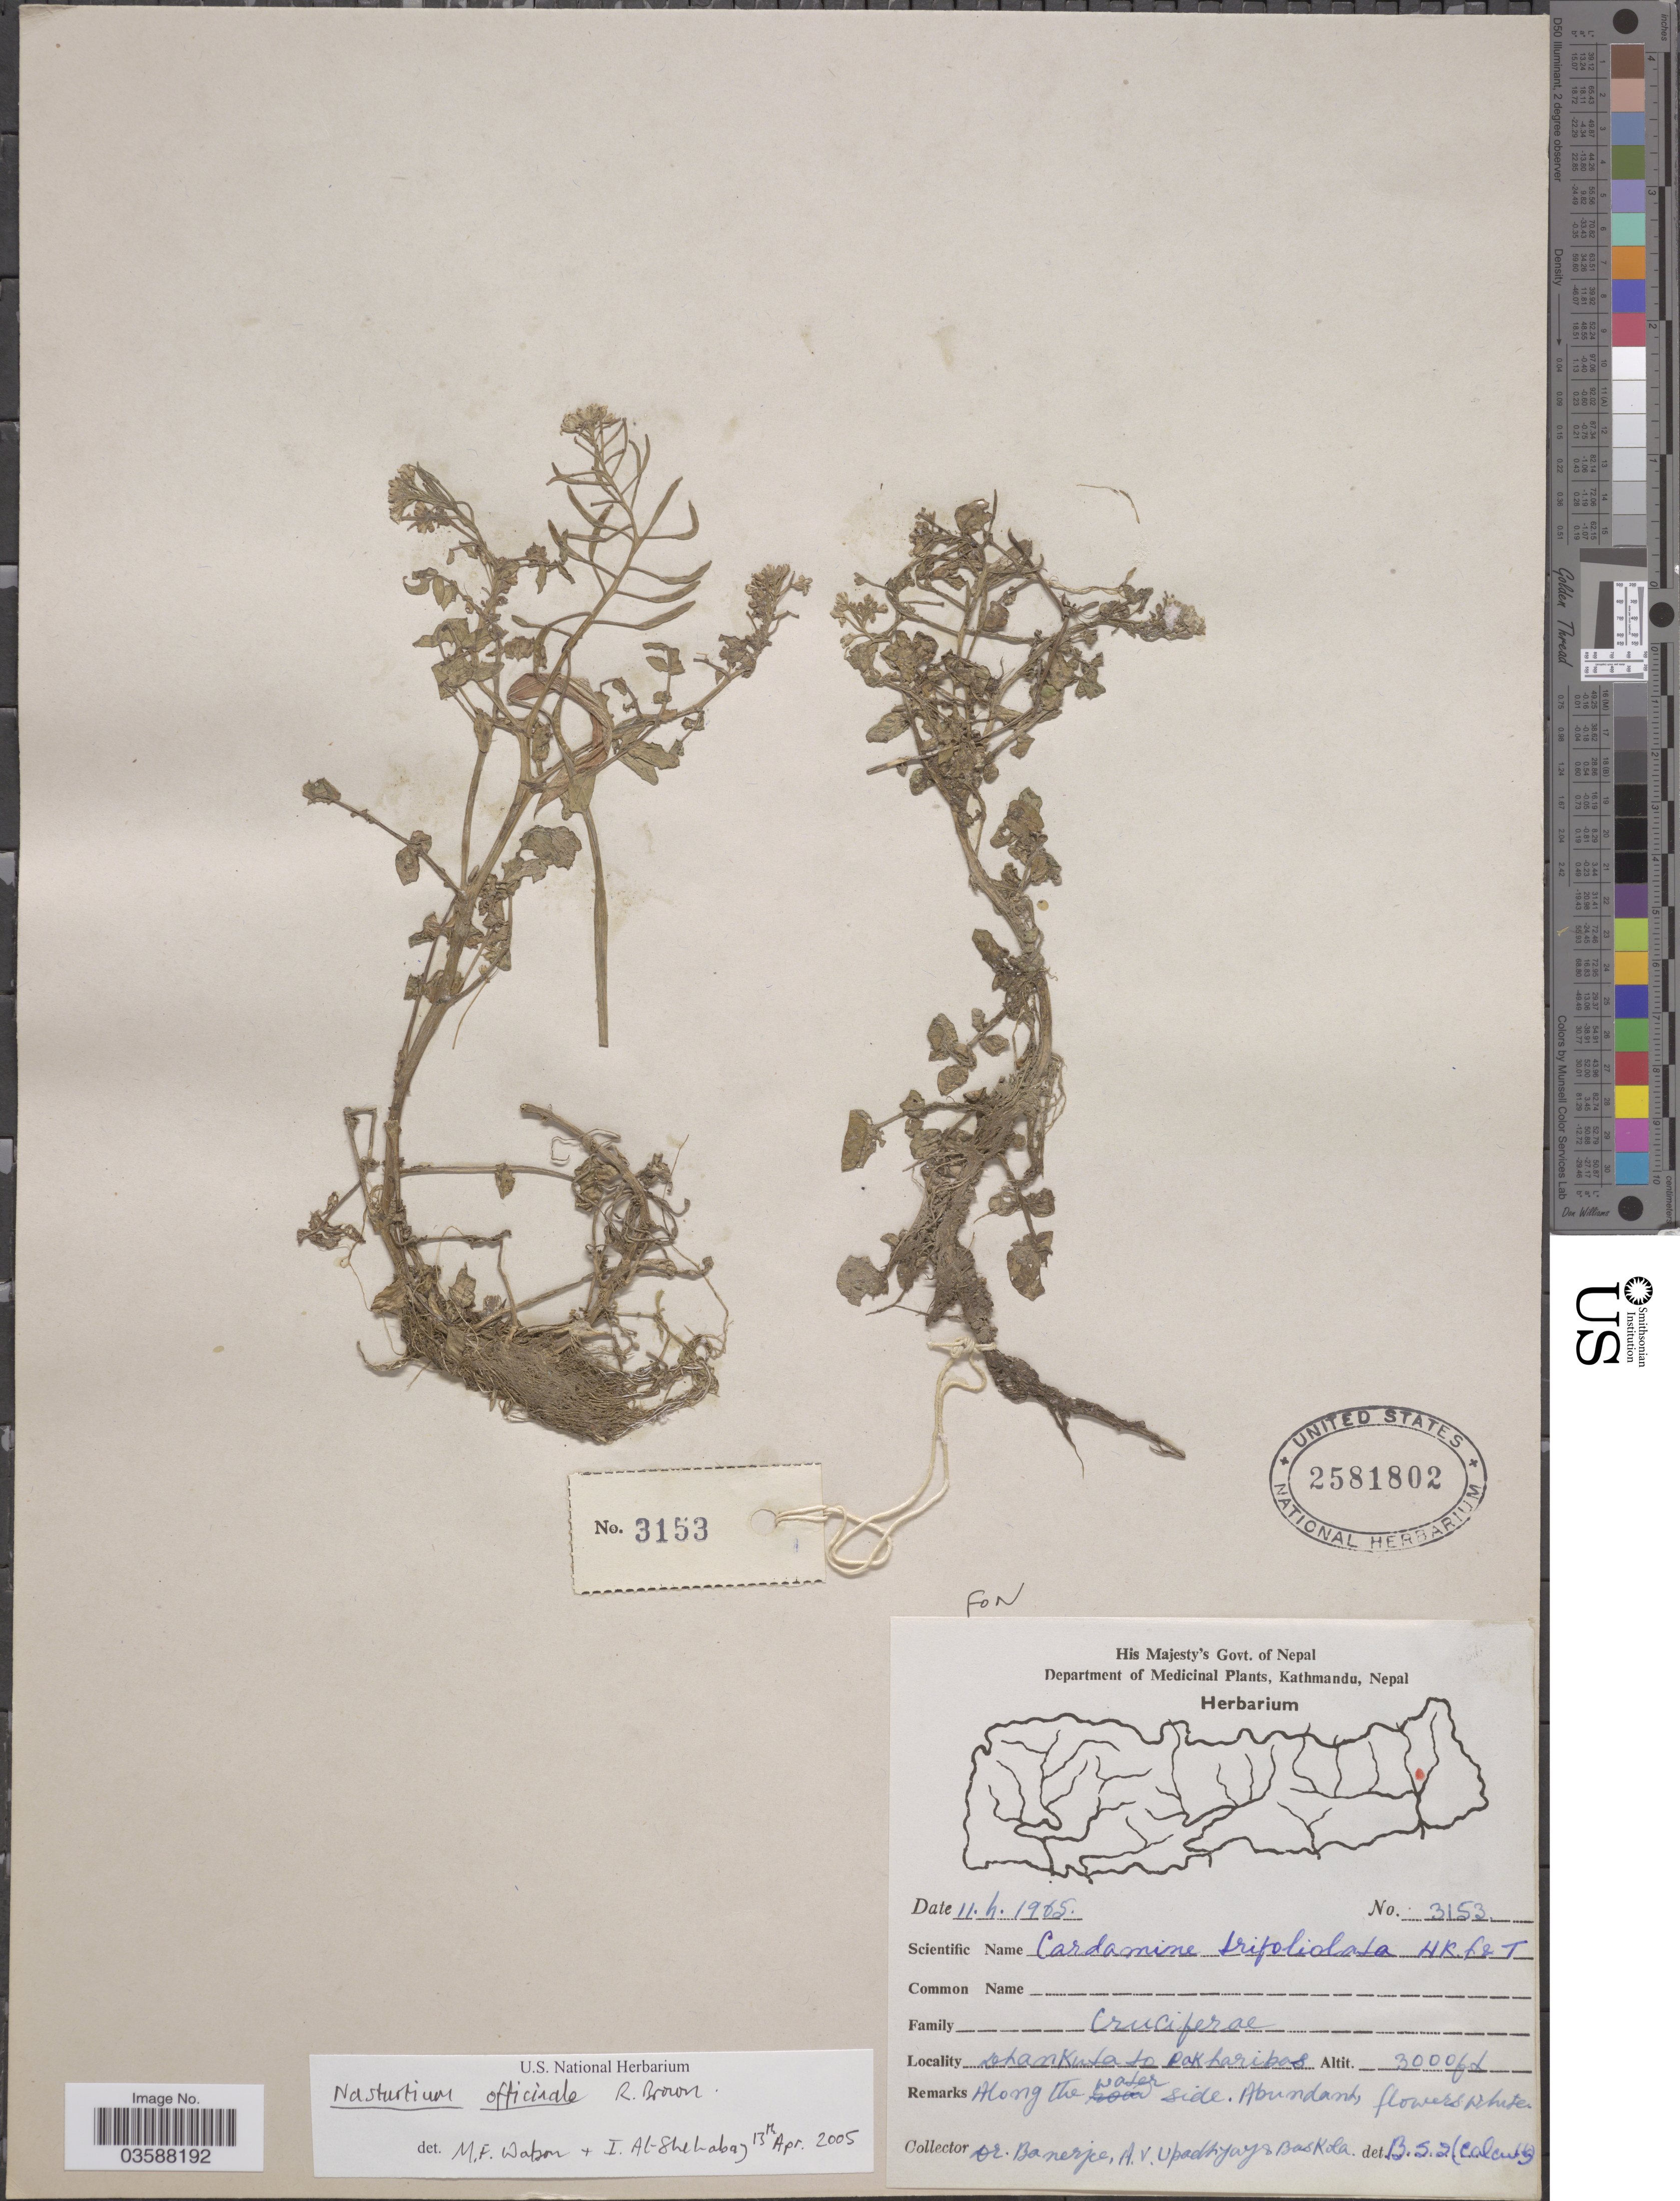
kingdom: Plantae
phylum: Tracheophyta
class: Magnoliopsida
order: Brassicales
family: Brassicaceae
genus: Nasturtium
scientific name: Nasturtium officinale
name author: R. Br.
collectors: -. Banerjee, A. V. Upadhyay & Baskola, --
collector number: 3153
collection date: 1965-04-11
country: Nepal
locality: Dhankuta to Pakharibas. Along the water side.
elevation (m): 914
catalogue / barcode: US 2581802